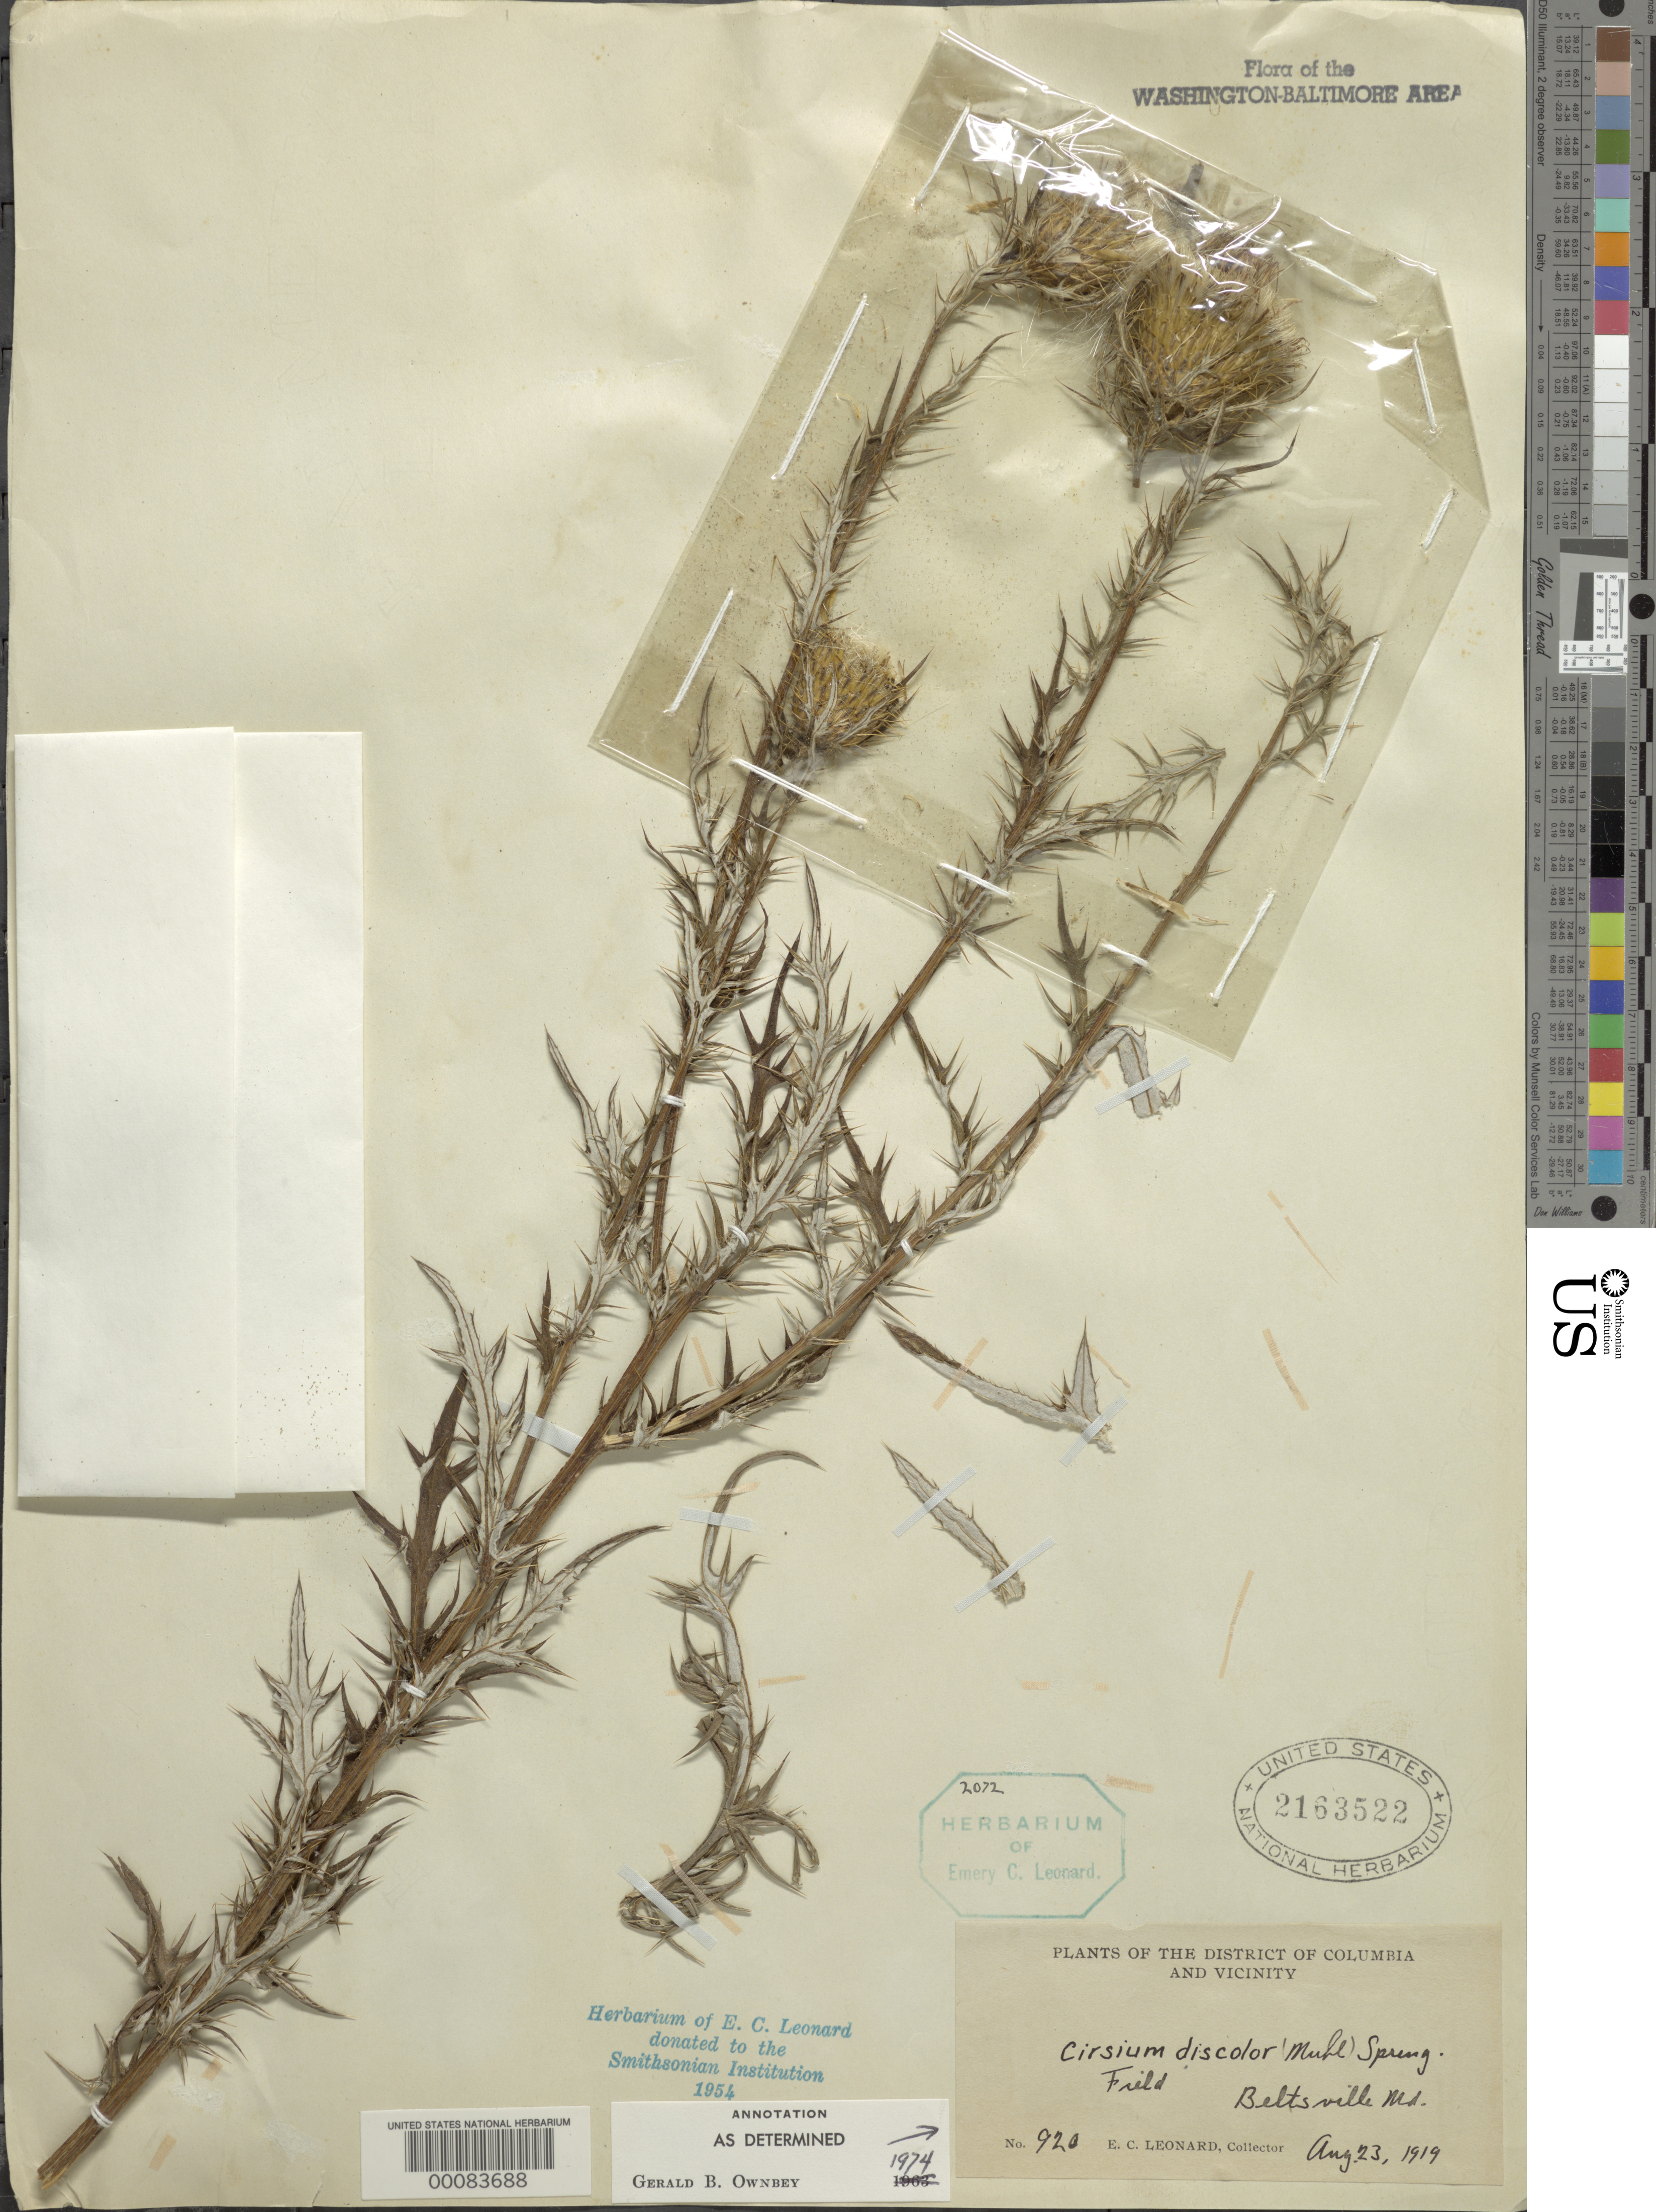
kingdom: Plantae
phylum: Tracheophyta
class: Magnoliopsida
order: Asterales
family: Asteraceae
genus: Cirsium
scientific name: Cirsium discolor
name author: (Muhl. ex Willd.) Spreng.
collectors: E. C. Leonard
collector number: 920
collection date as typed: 23 Aug 1919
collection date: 1919-08-23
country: United States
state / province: Maryland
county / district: Prince George's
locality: Beltsville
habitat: Field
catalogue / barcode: US 2163522